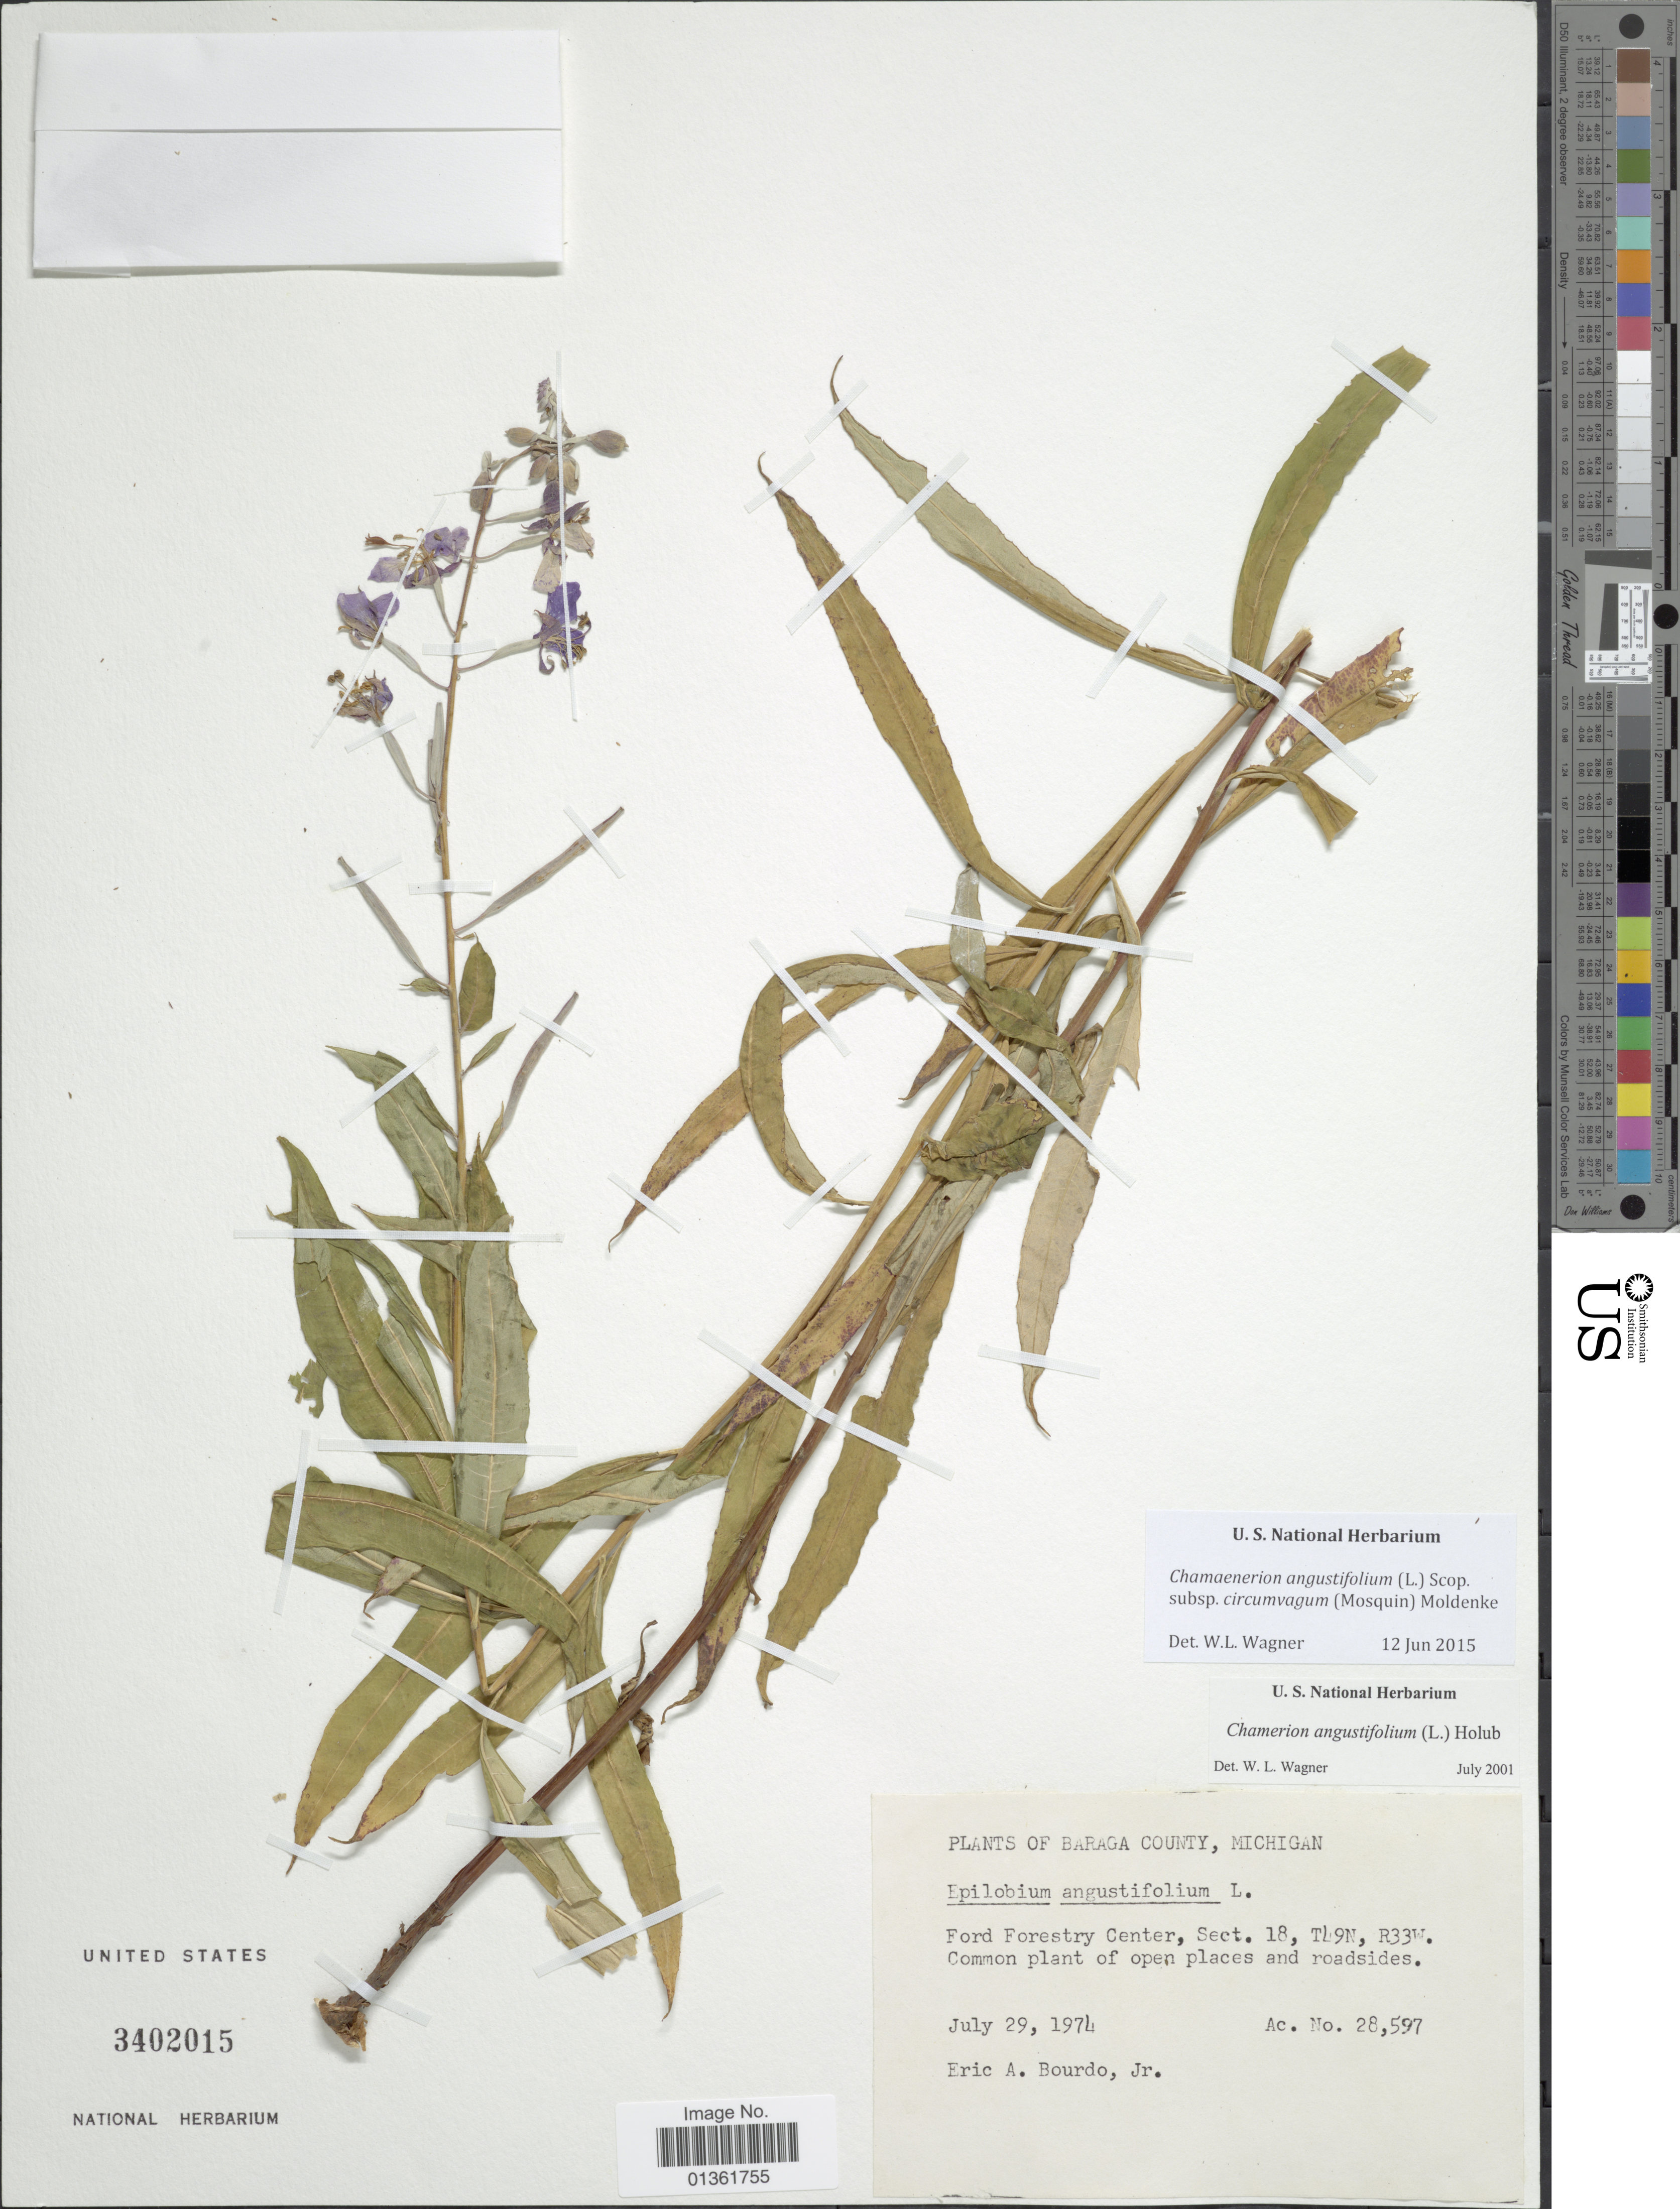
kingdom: Plantae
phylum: Tracheophyta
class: Magnoliopsida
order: Myrtales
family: Onagraceae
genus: Chamaenerion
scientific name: Chamaenerion angustifolium subsp. circumvagum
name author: (Mosquin) Moldenke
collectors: E. Bourdo Jr.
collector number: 28597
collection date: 1974-07-29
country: United States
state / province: Michigan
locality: Baraga County. Ford Forestry Center, Sect. 18, T49N, R33W.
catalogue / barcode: US 3402015